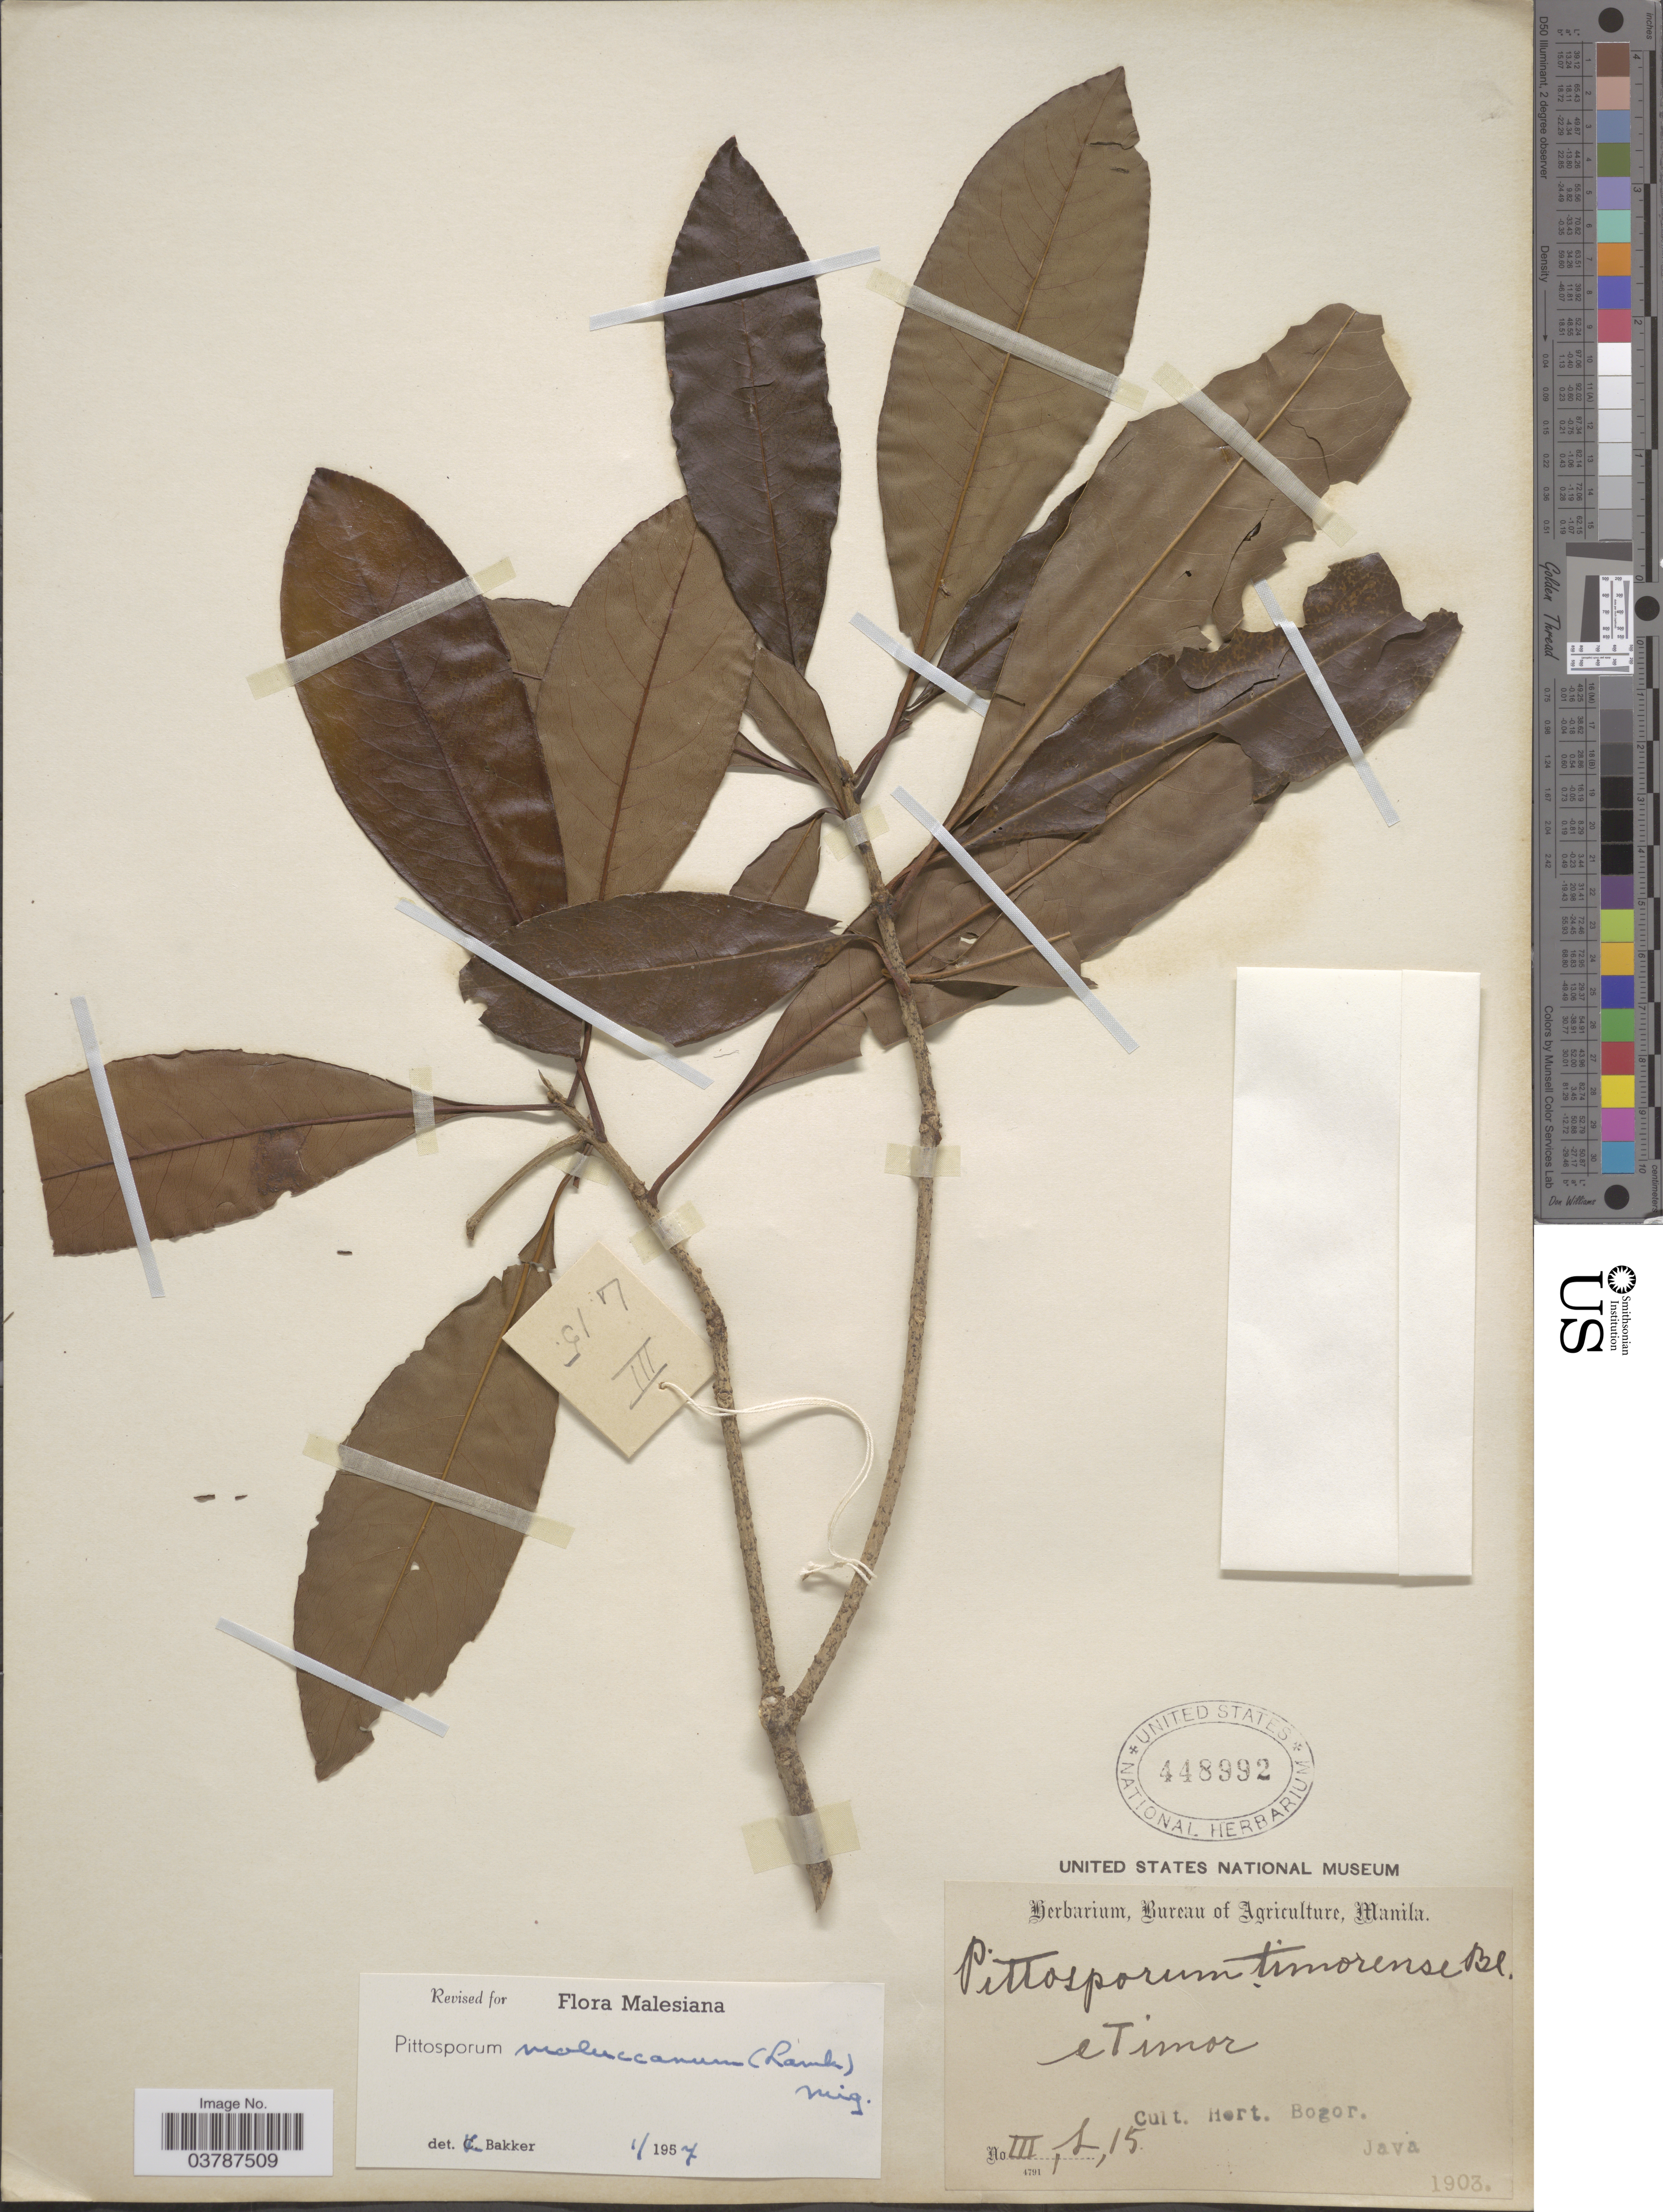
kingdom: Plantae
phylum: Tracheophyta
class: Magnoliopsida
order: Apiales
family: Pittosporaceae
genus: Pittosporum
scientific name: Pittosporum moluccanum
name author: (Lam.) Miq.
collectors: Ex herb. Bureau of Agriculture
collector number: III, L, 15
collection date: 1903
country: Indonesia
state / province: Java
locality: A* Timor.? Hort. Bogor.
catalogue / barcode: US 448992